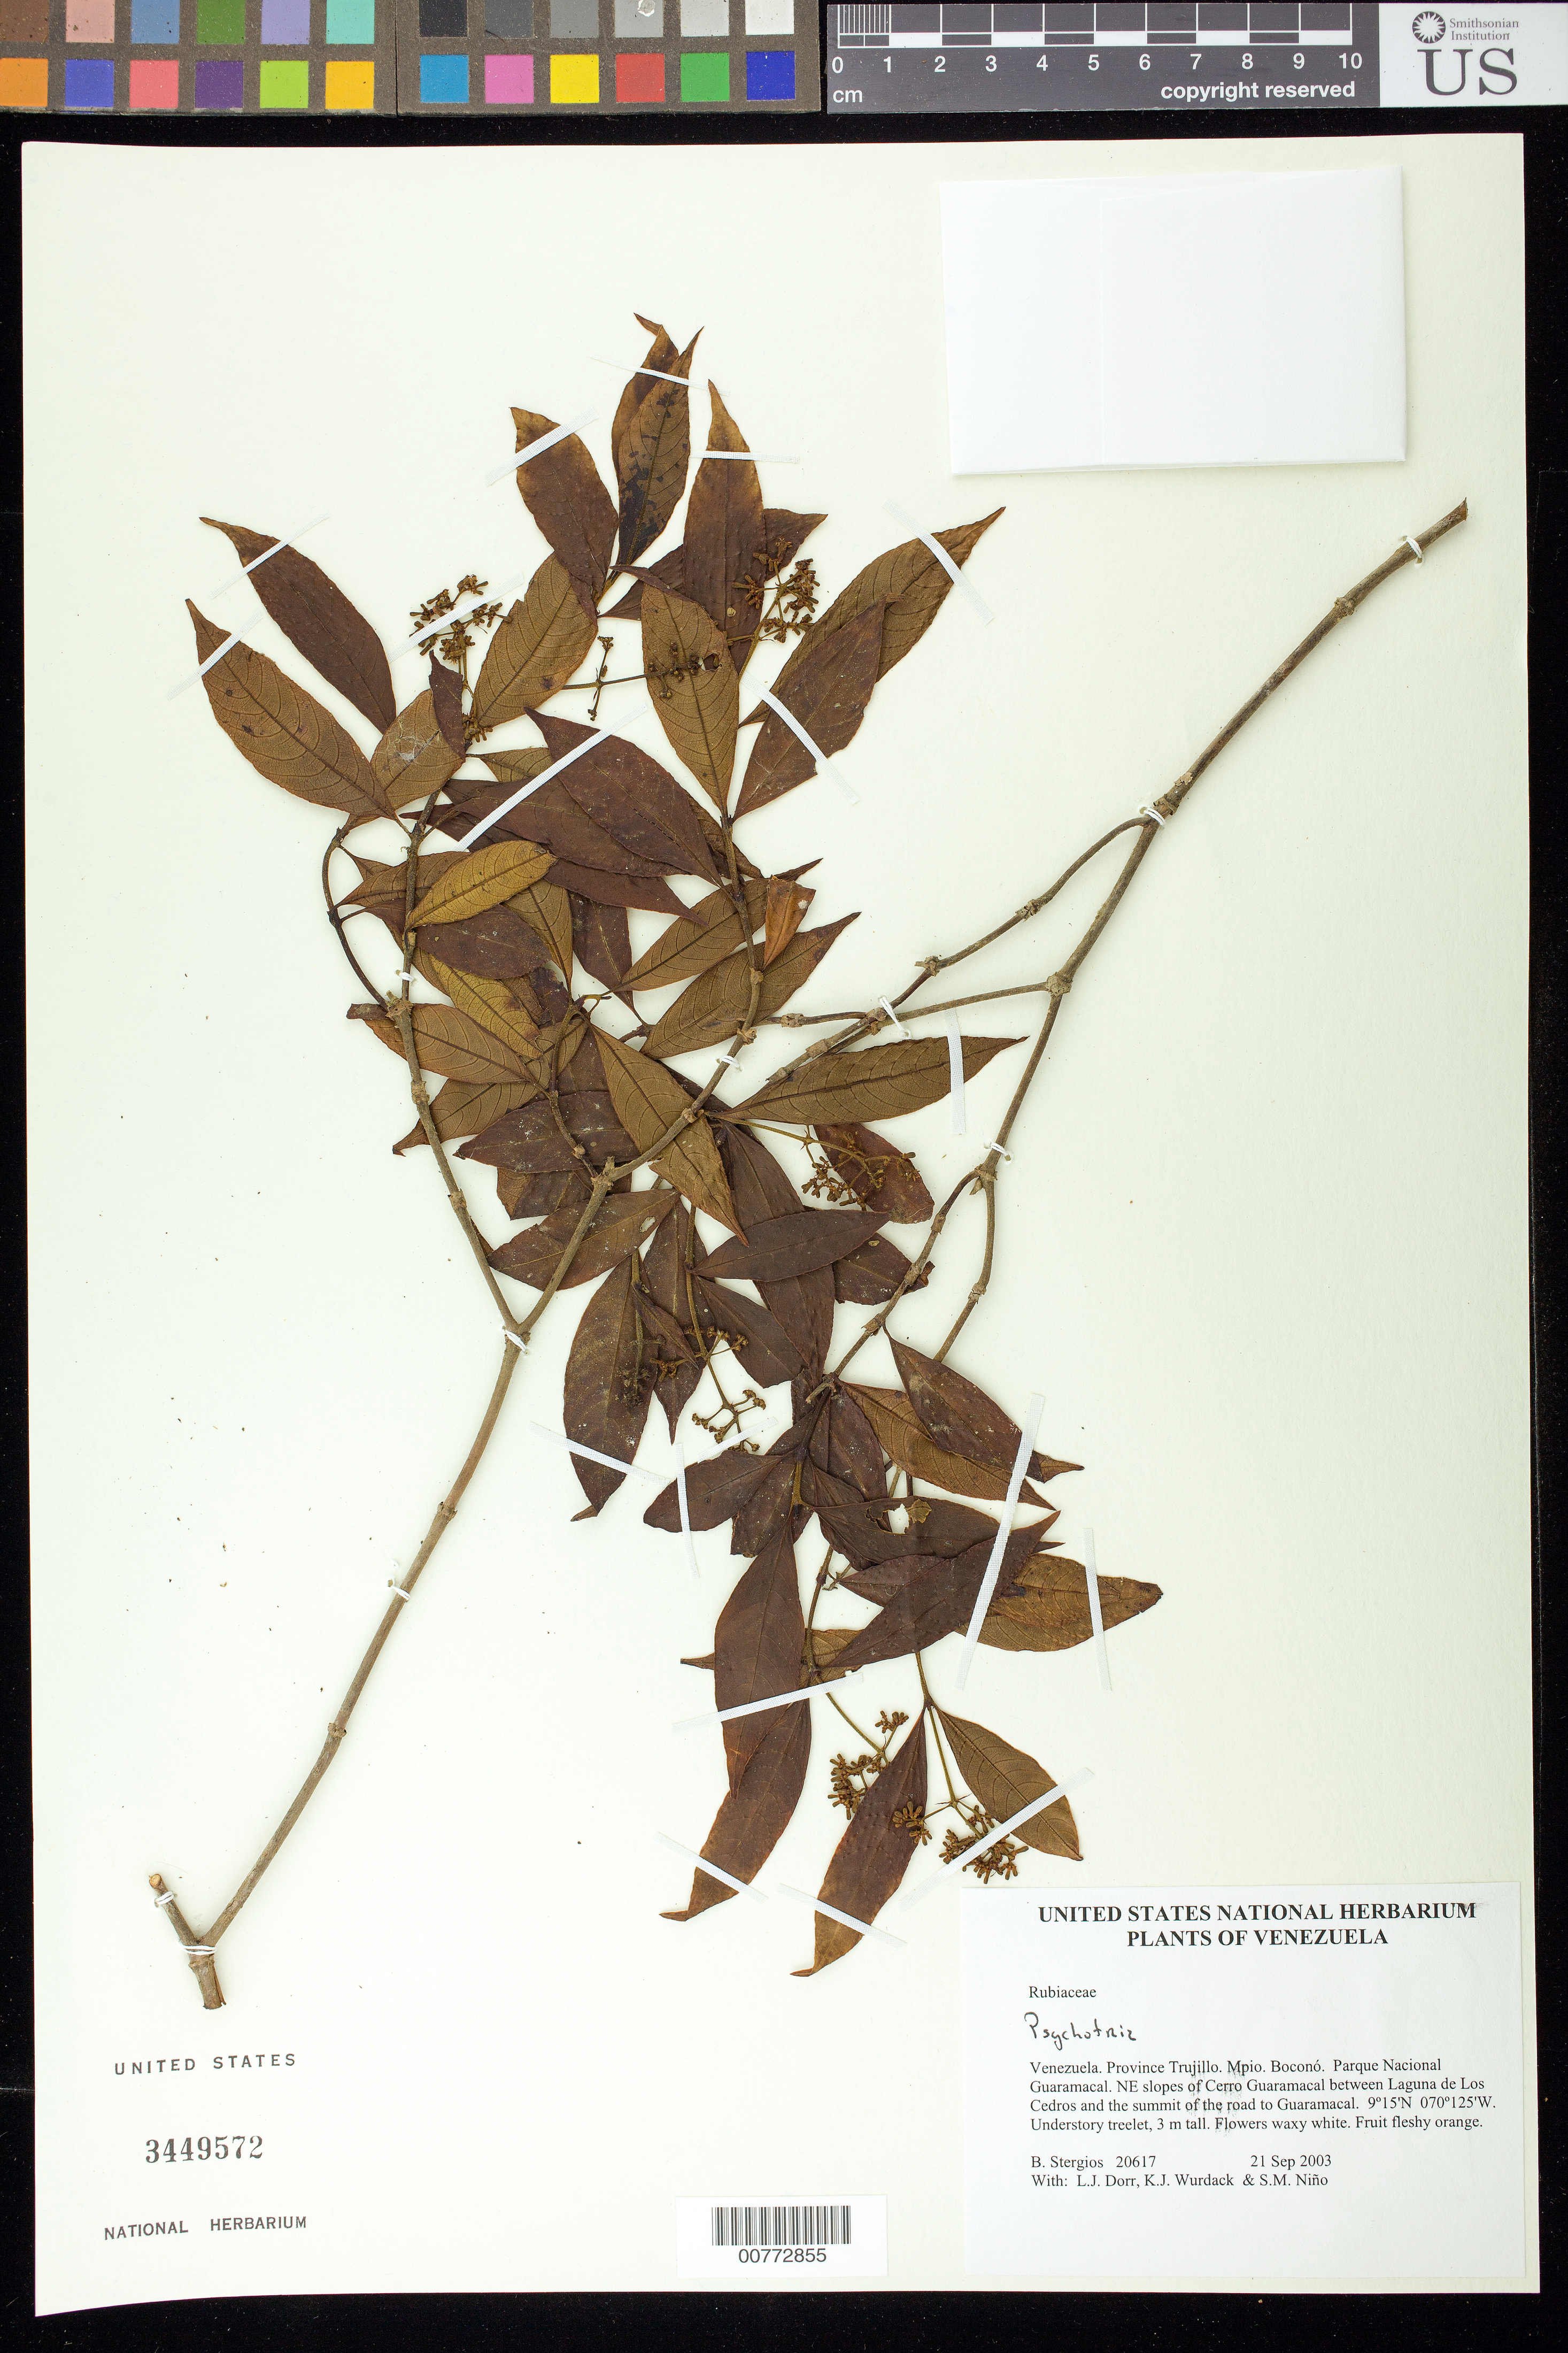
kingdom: Plantae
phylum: Tracheophyta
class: Magnoliopsida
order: Gentianales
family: Rubiaceae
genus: Psychotria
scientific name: Psychotria sp.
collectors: B. G. Stergios, L. J. Dorr, K. Wurdack & S. M. Niño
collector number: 20617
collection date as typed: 21 Sep 2003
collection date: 2003-09-21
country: Venezuela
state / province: Trujillo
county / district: Boconó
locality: Parque Nacional Guaramacal. NE slopes of Cerro Guaramacal between Laguna de Los Cedros and the summit of the road to Guaramacal.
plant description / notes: PORT, US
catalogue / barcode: US 3449572